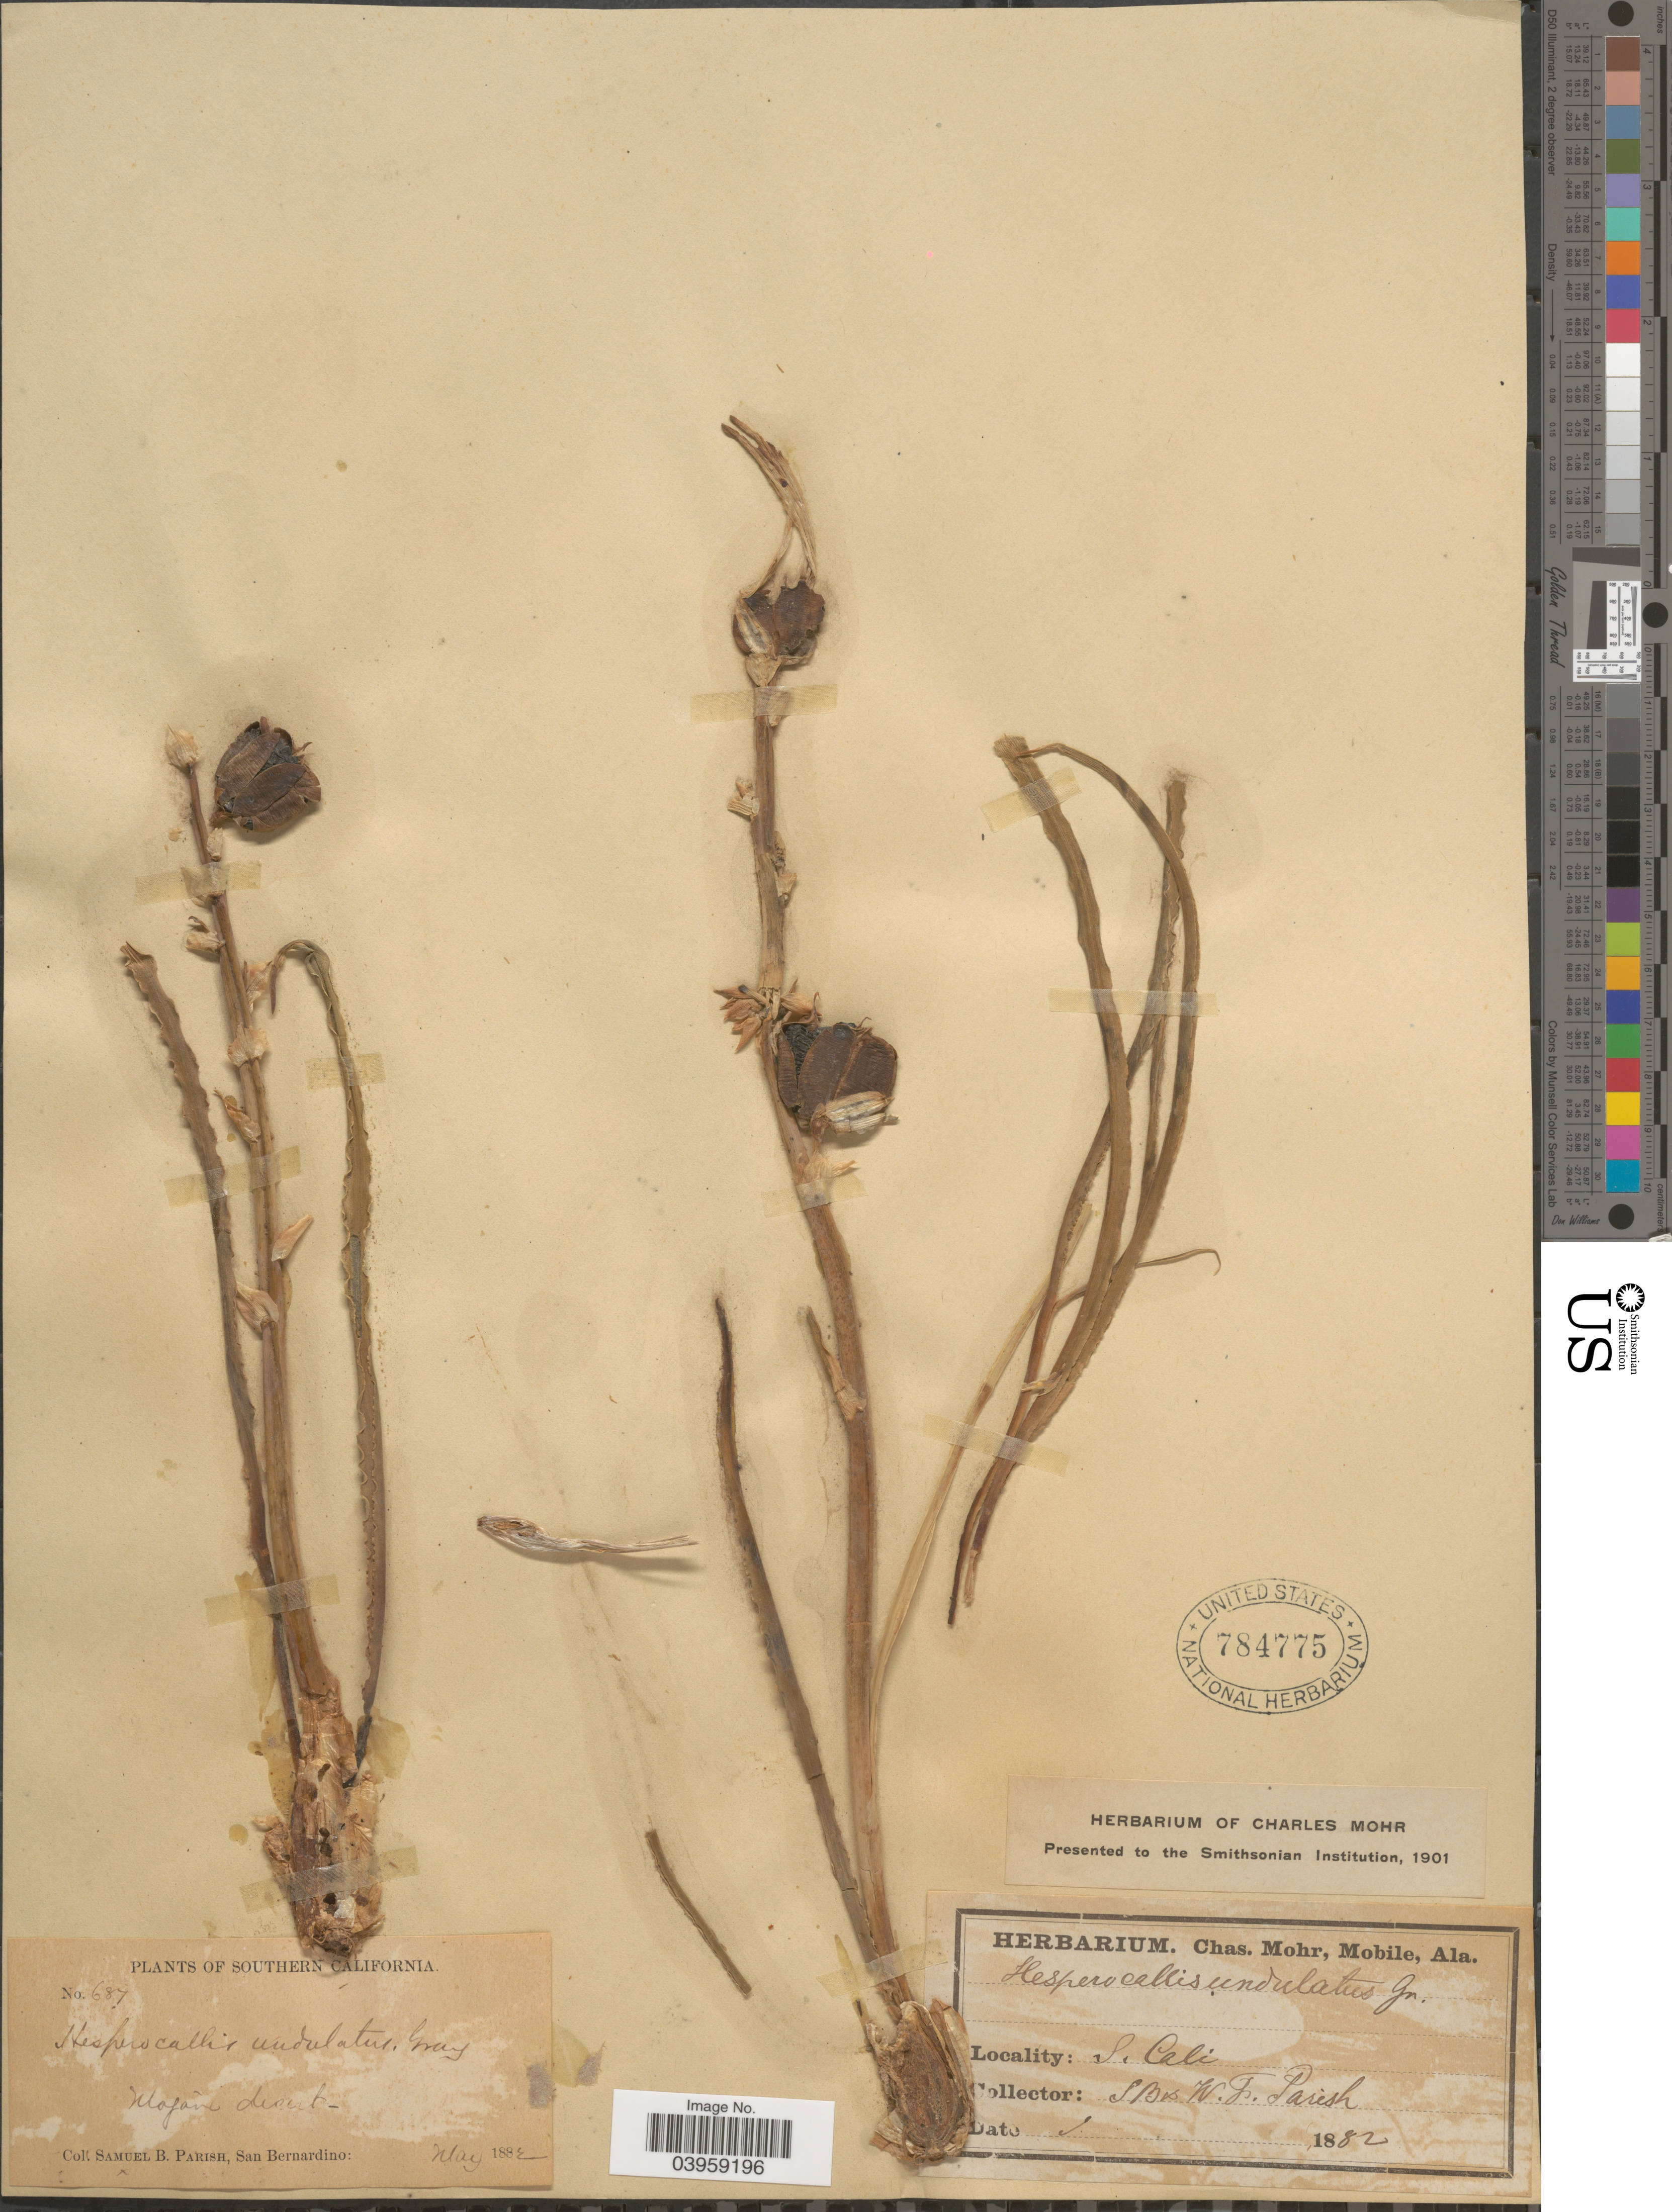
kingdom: Plantae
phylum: Tracheophyta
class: Liliopsida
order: Asparagales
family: Asparagaceae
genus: Hesperocallis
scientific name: Hesperocallis undulata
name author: A. Gray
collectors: S. B. Parish & W. F. Parish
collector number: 687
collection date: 1882-05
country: United States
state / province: California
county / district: San Bernardino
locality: Southern California. Mojave desert.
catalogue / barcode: US 784775